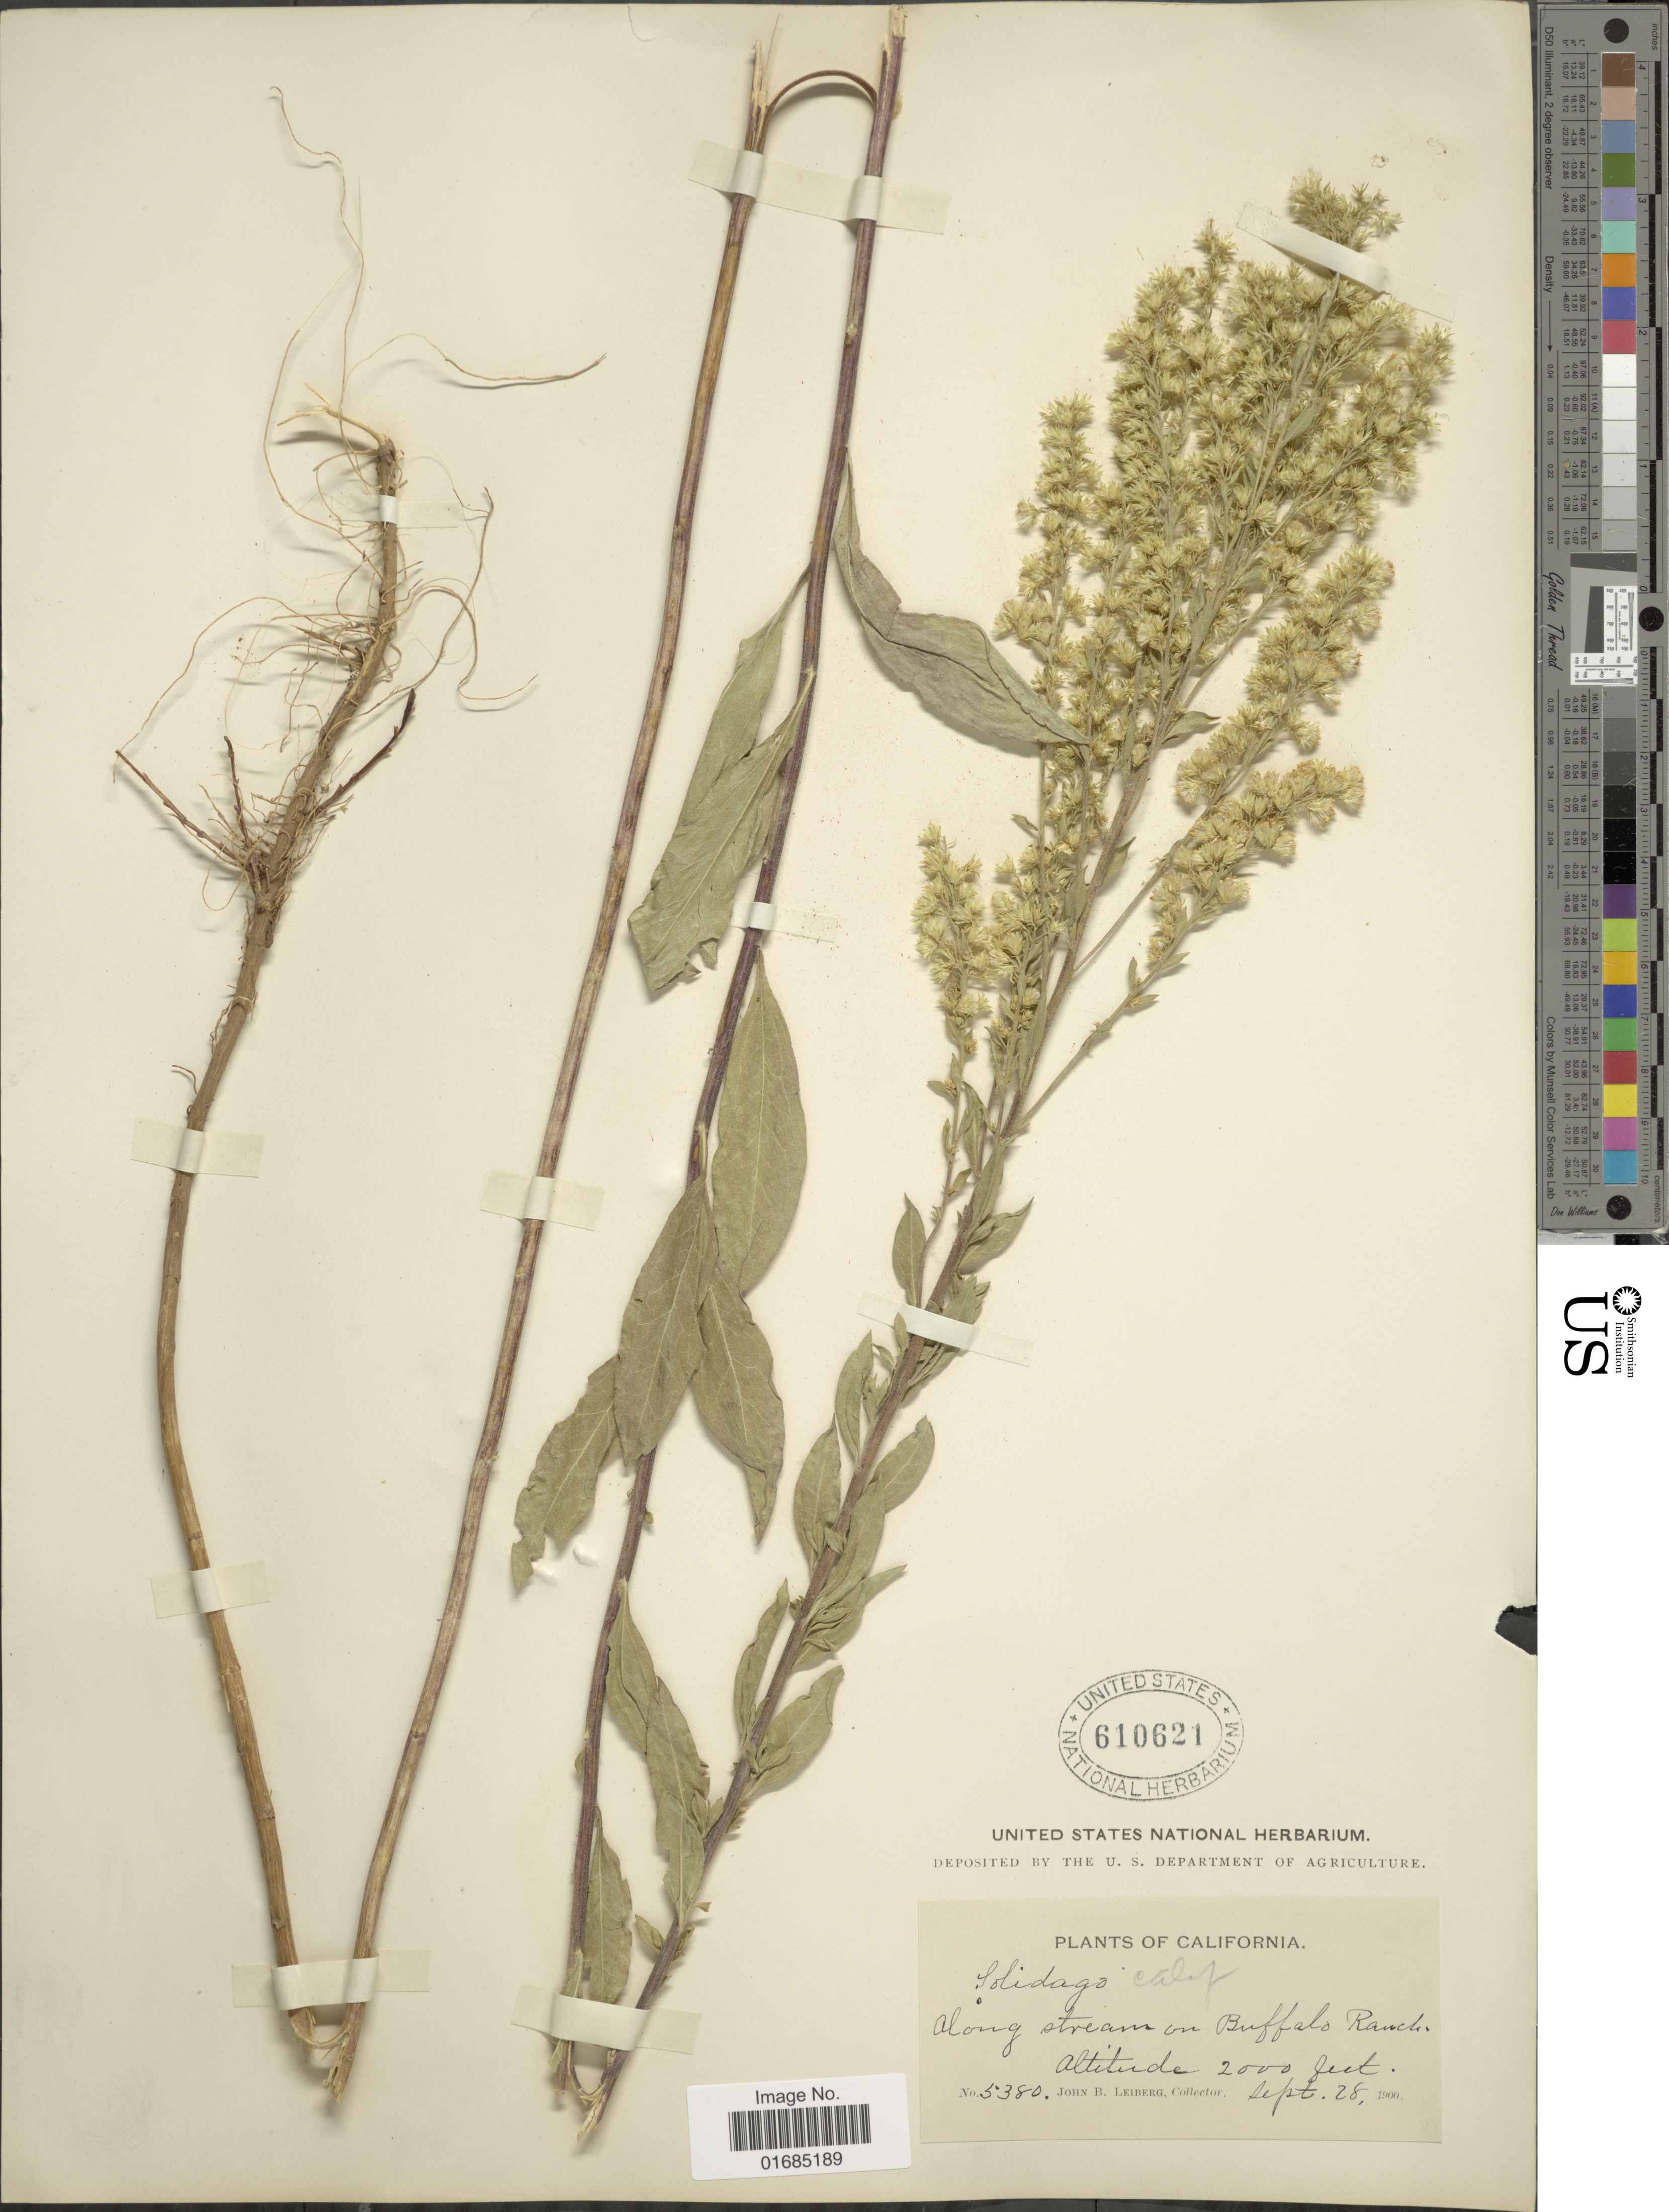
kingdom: Plantae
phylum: Tracheophyta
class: Magnoliopsida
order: Asterales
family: Asteraceae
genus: Solidago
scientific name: Solidago californica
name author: Nutt.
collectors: J. B. Leiberg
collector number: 5380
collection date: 1900-09-28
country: United States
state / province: California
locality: California. along stream on Buffalo Ranch.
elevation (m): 610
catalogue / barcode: US 610621